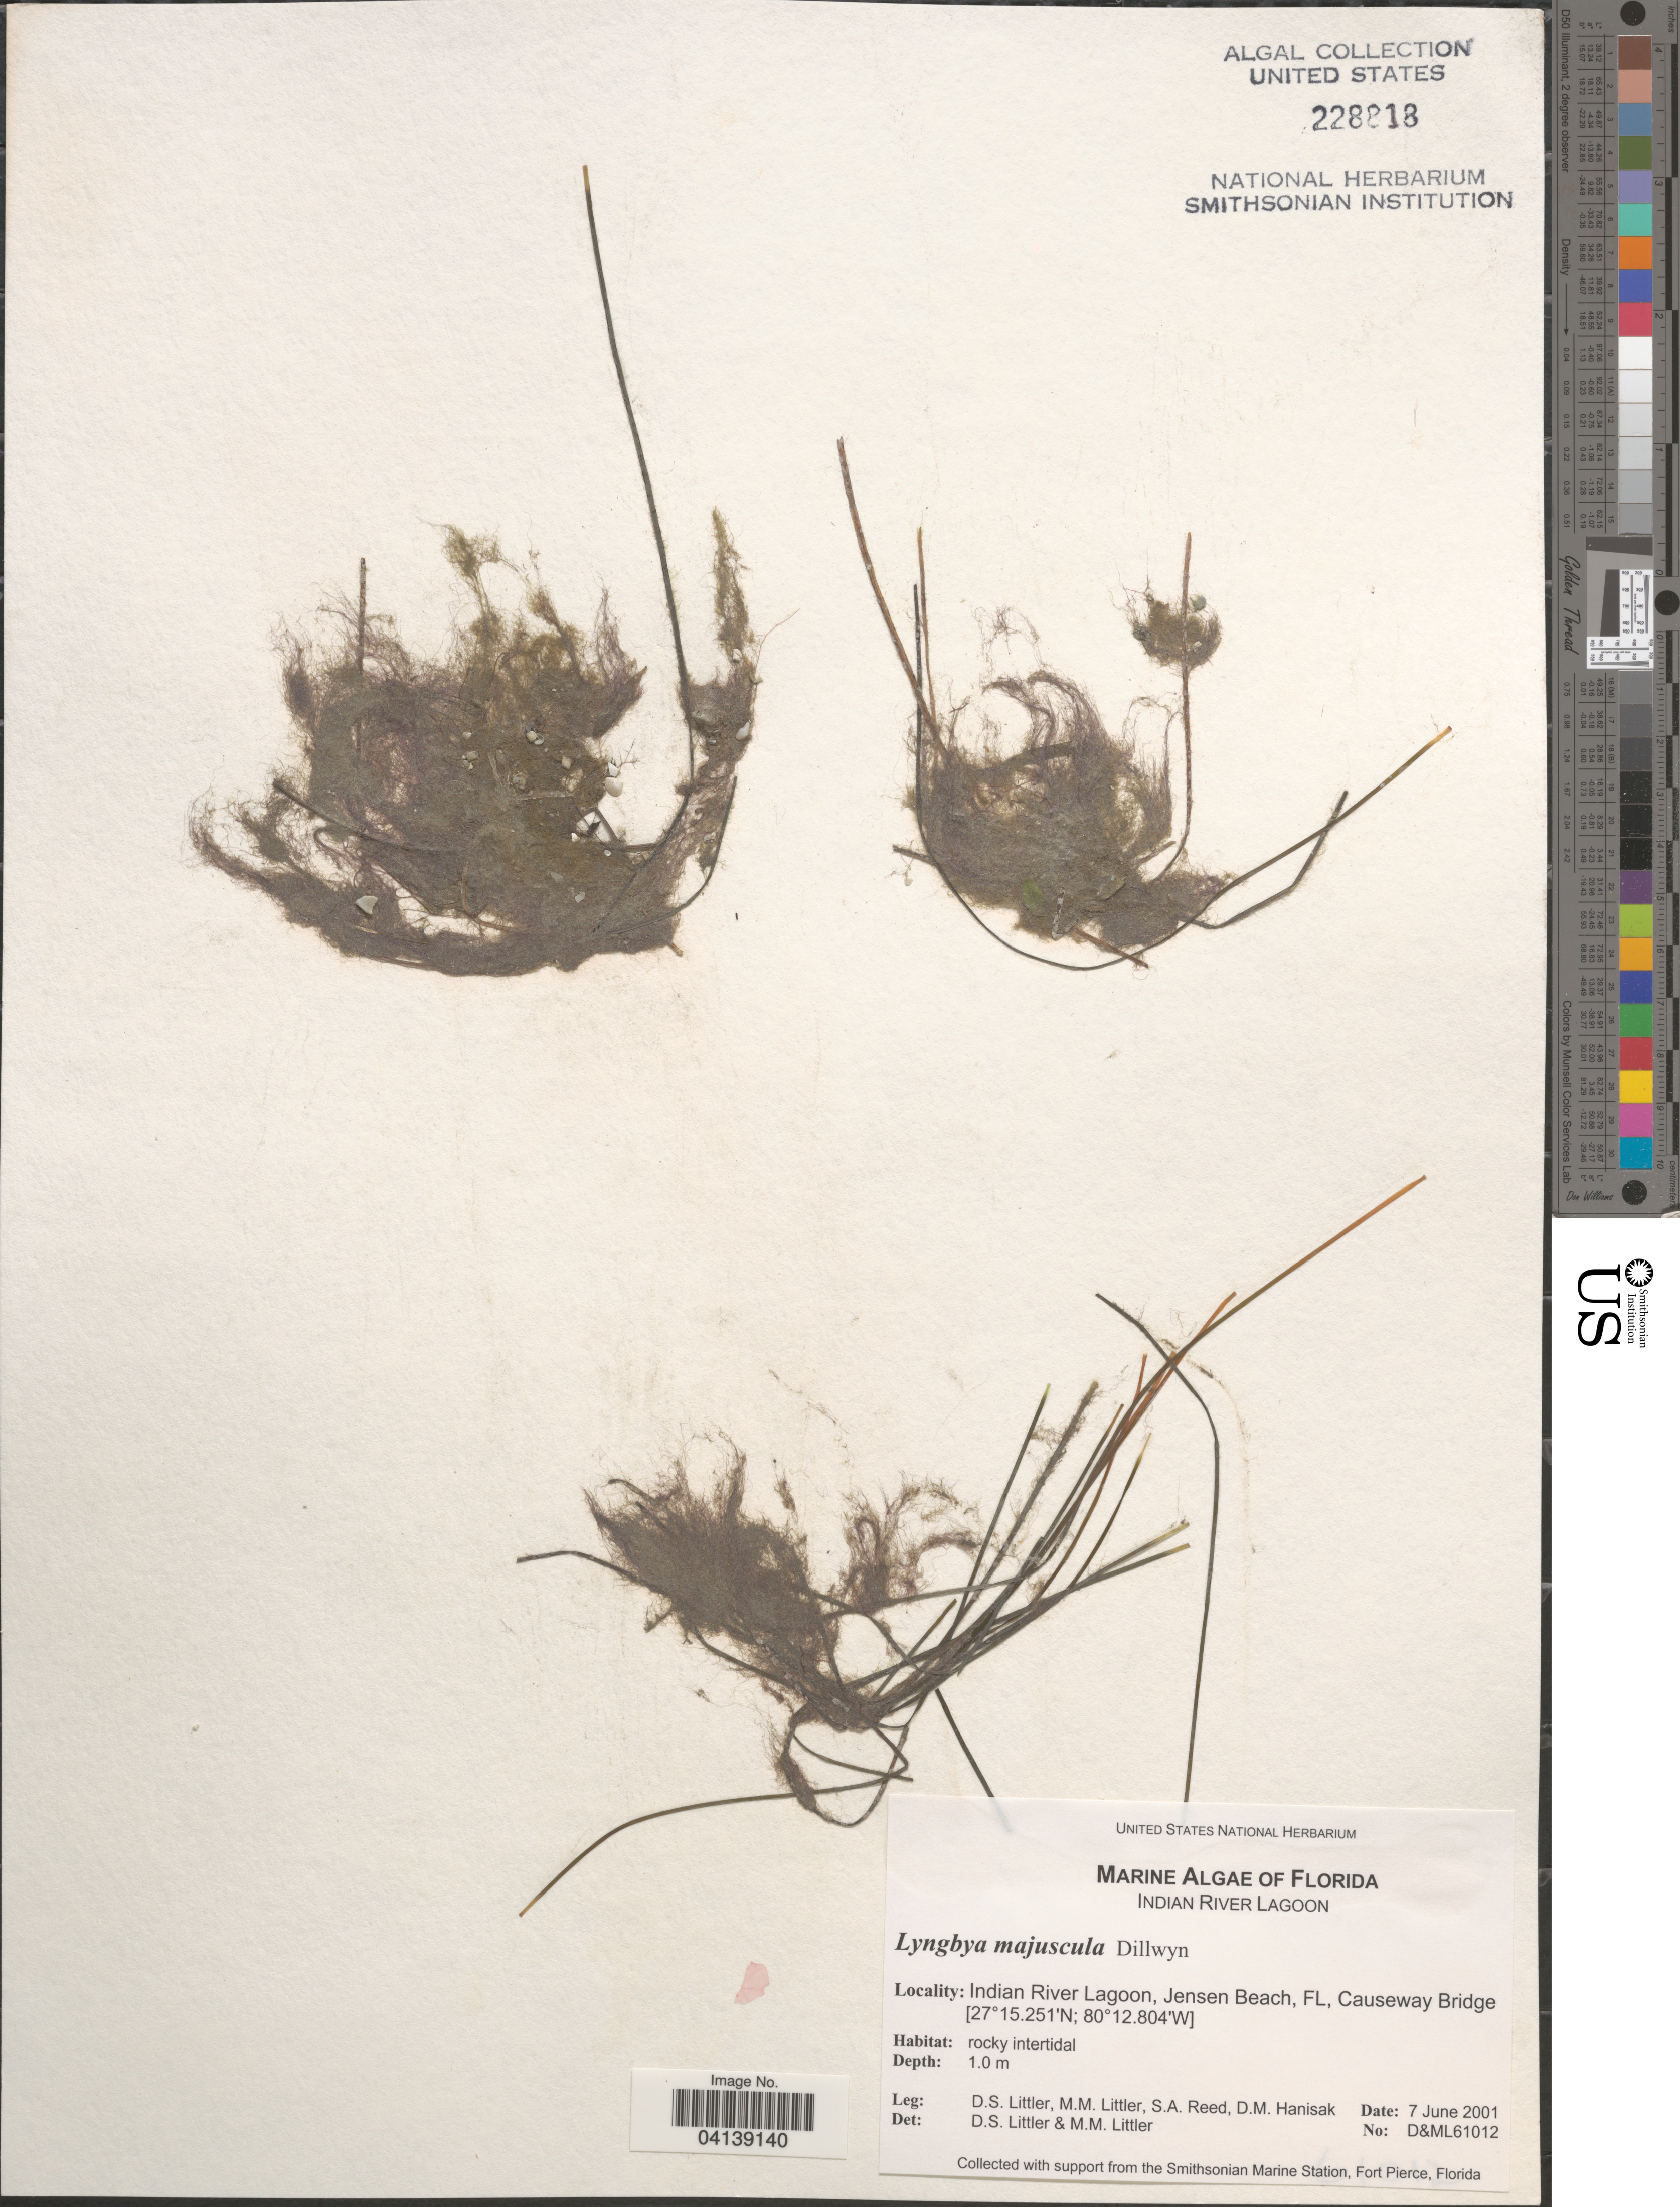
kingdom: Bacteria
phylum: Cyanobacteria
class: Cyanobacteriia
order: Cyanobacteriales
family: Microcoleaceae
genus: Lyngbya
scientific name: Lyngbya majuscula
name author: Harv. ex Gomont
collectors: D. S. Littler, S. Reed & D. Hanisak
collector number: D&ML61012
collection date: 2001-06-07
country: United States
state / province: Florida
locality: Indian River Lagoon, Jensen Beach, Causeway Bridge.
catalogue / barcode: US 228818